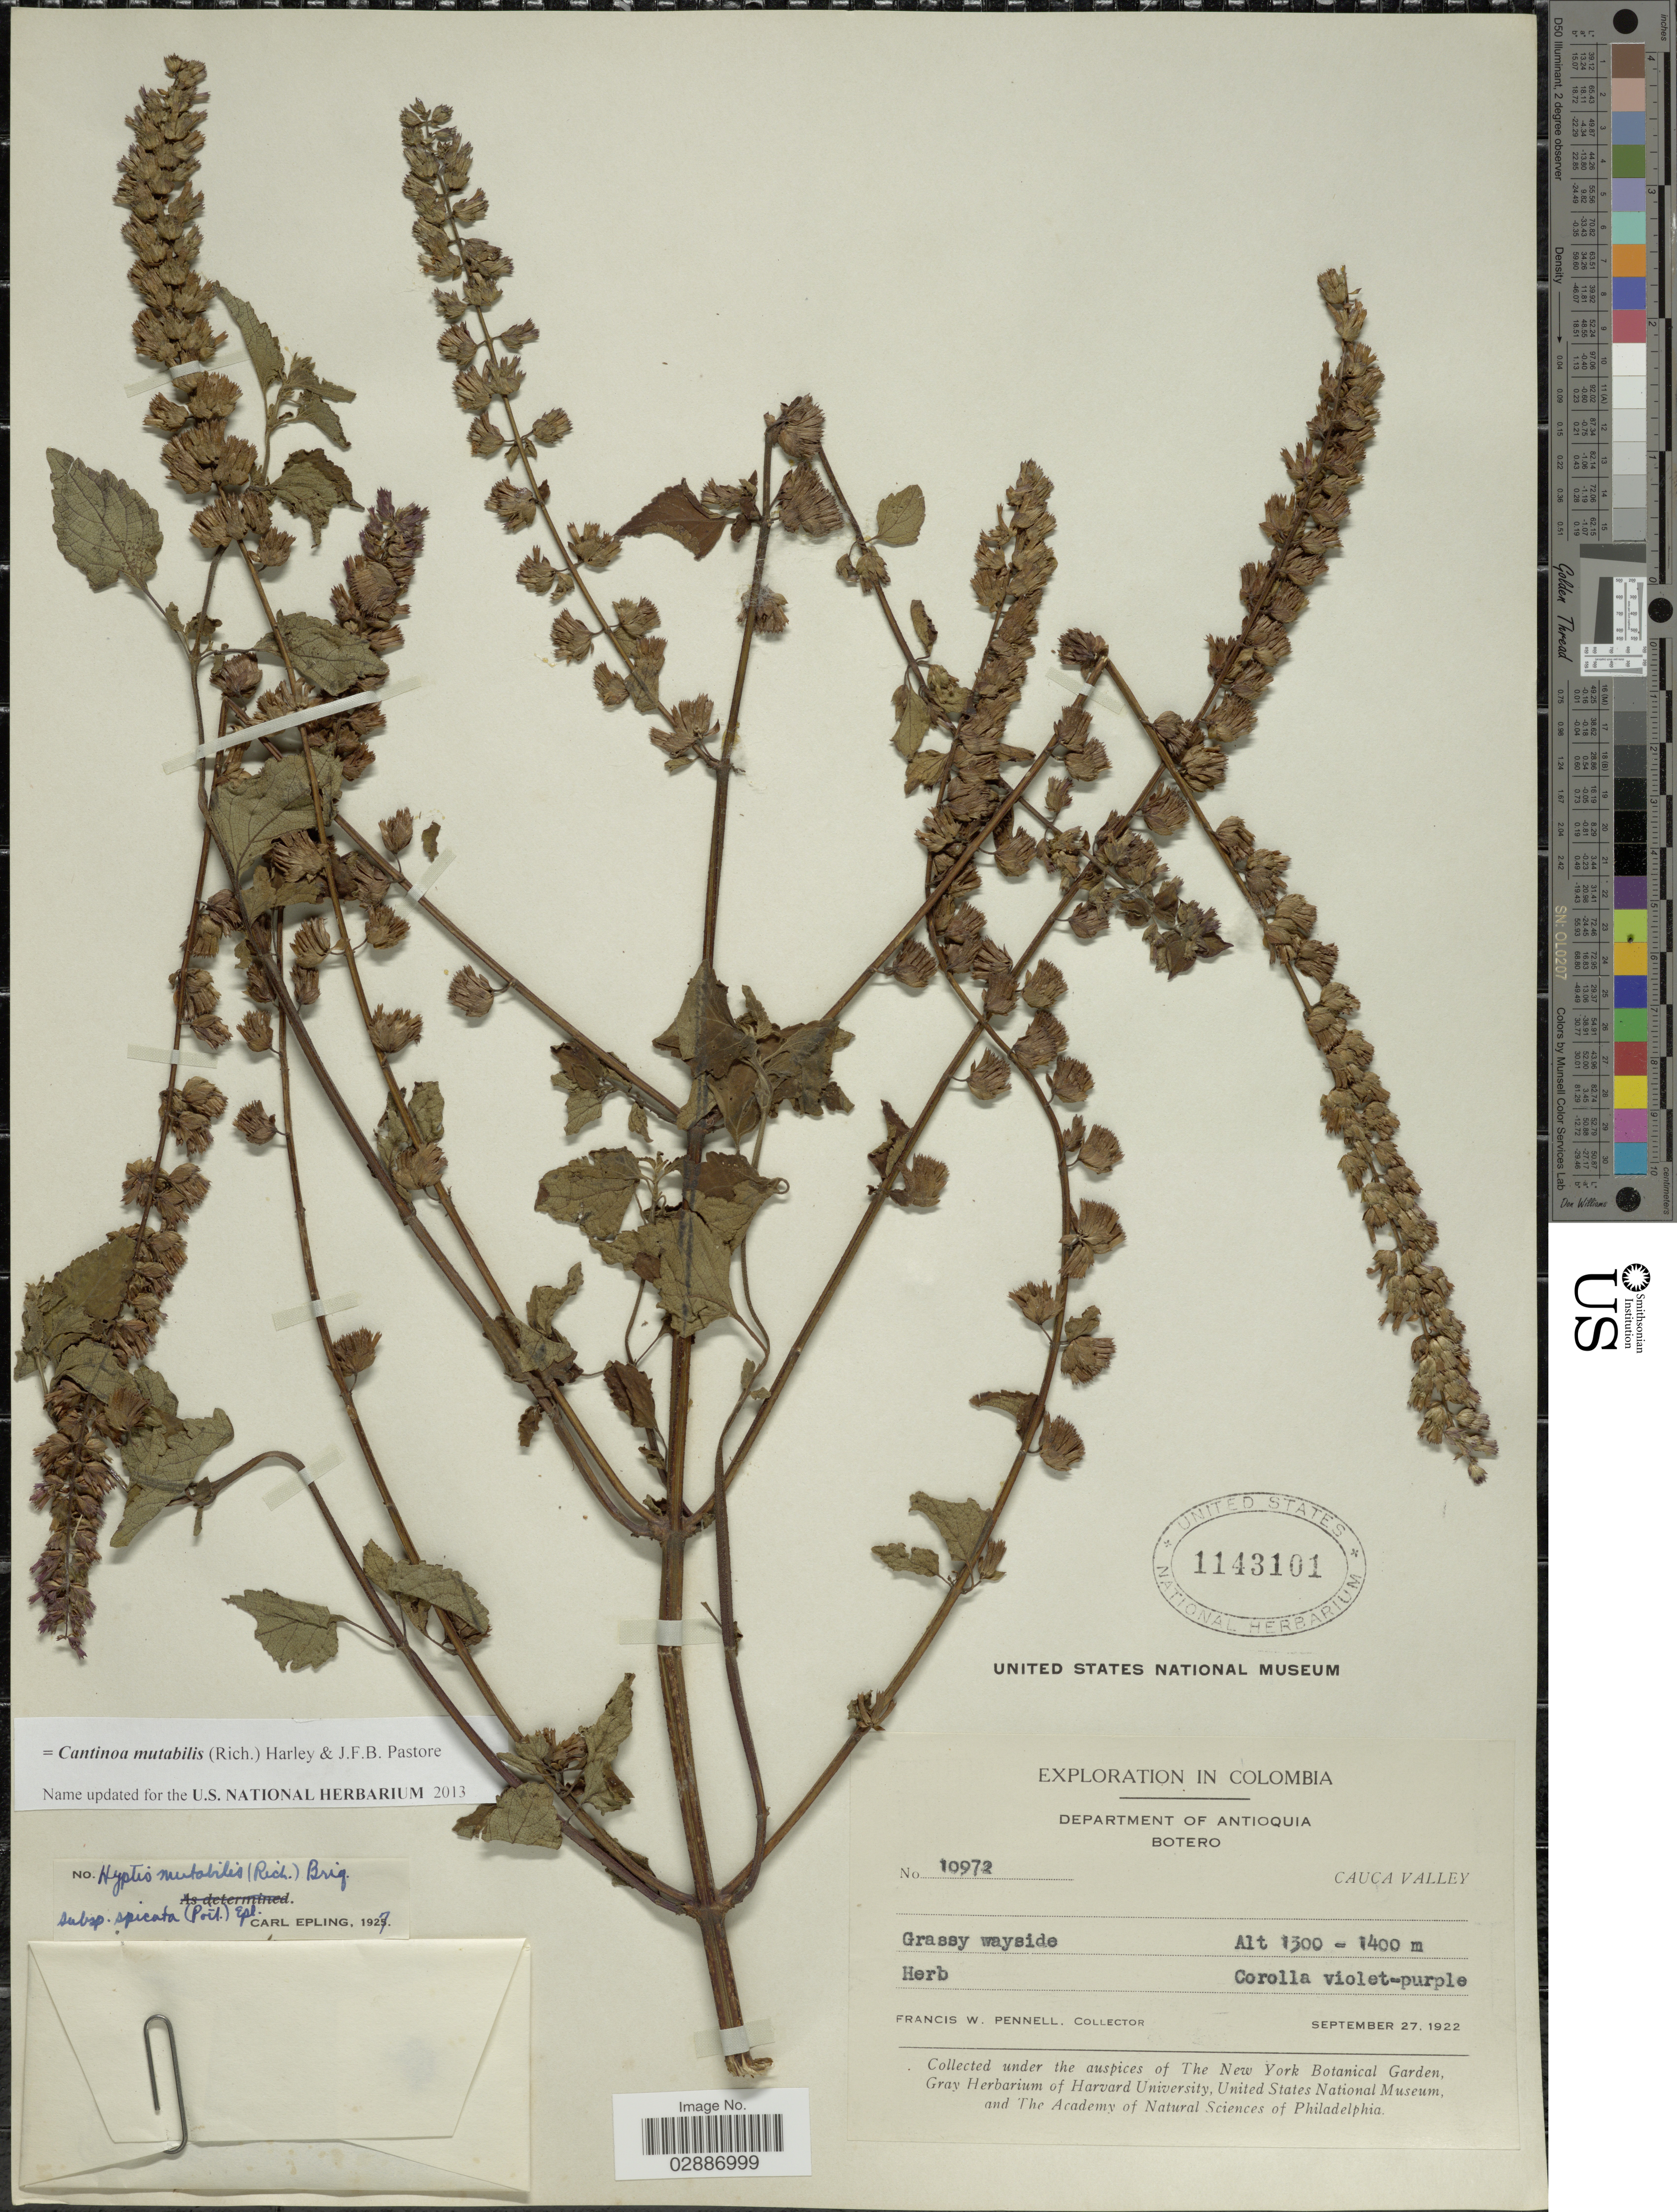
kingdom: Plantae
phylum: Tracheophyta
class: Magnoliopsida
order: Lamiales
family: Lamiaceae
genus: Cantinoa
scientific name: Cantinoa mutabilis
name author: (Epling) Harley & J.F.B. Pastore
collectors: F. W. Pennell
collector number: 10972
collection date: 1922-09-27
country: Colombia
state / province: Antioquia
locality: Department of Antioquia. Botero. Cauca Valley.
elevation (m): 1300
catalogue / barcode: US 1143101